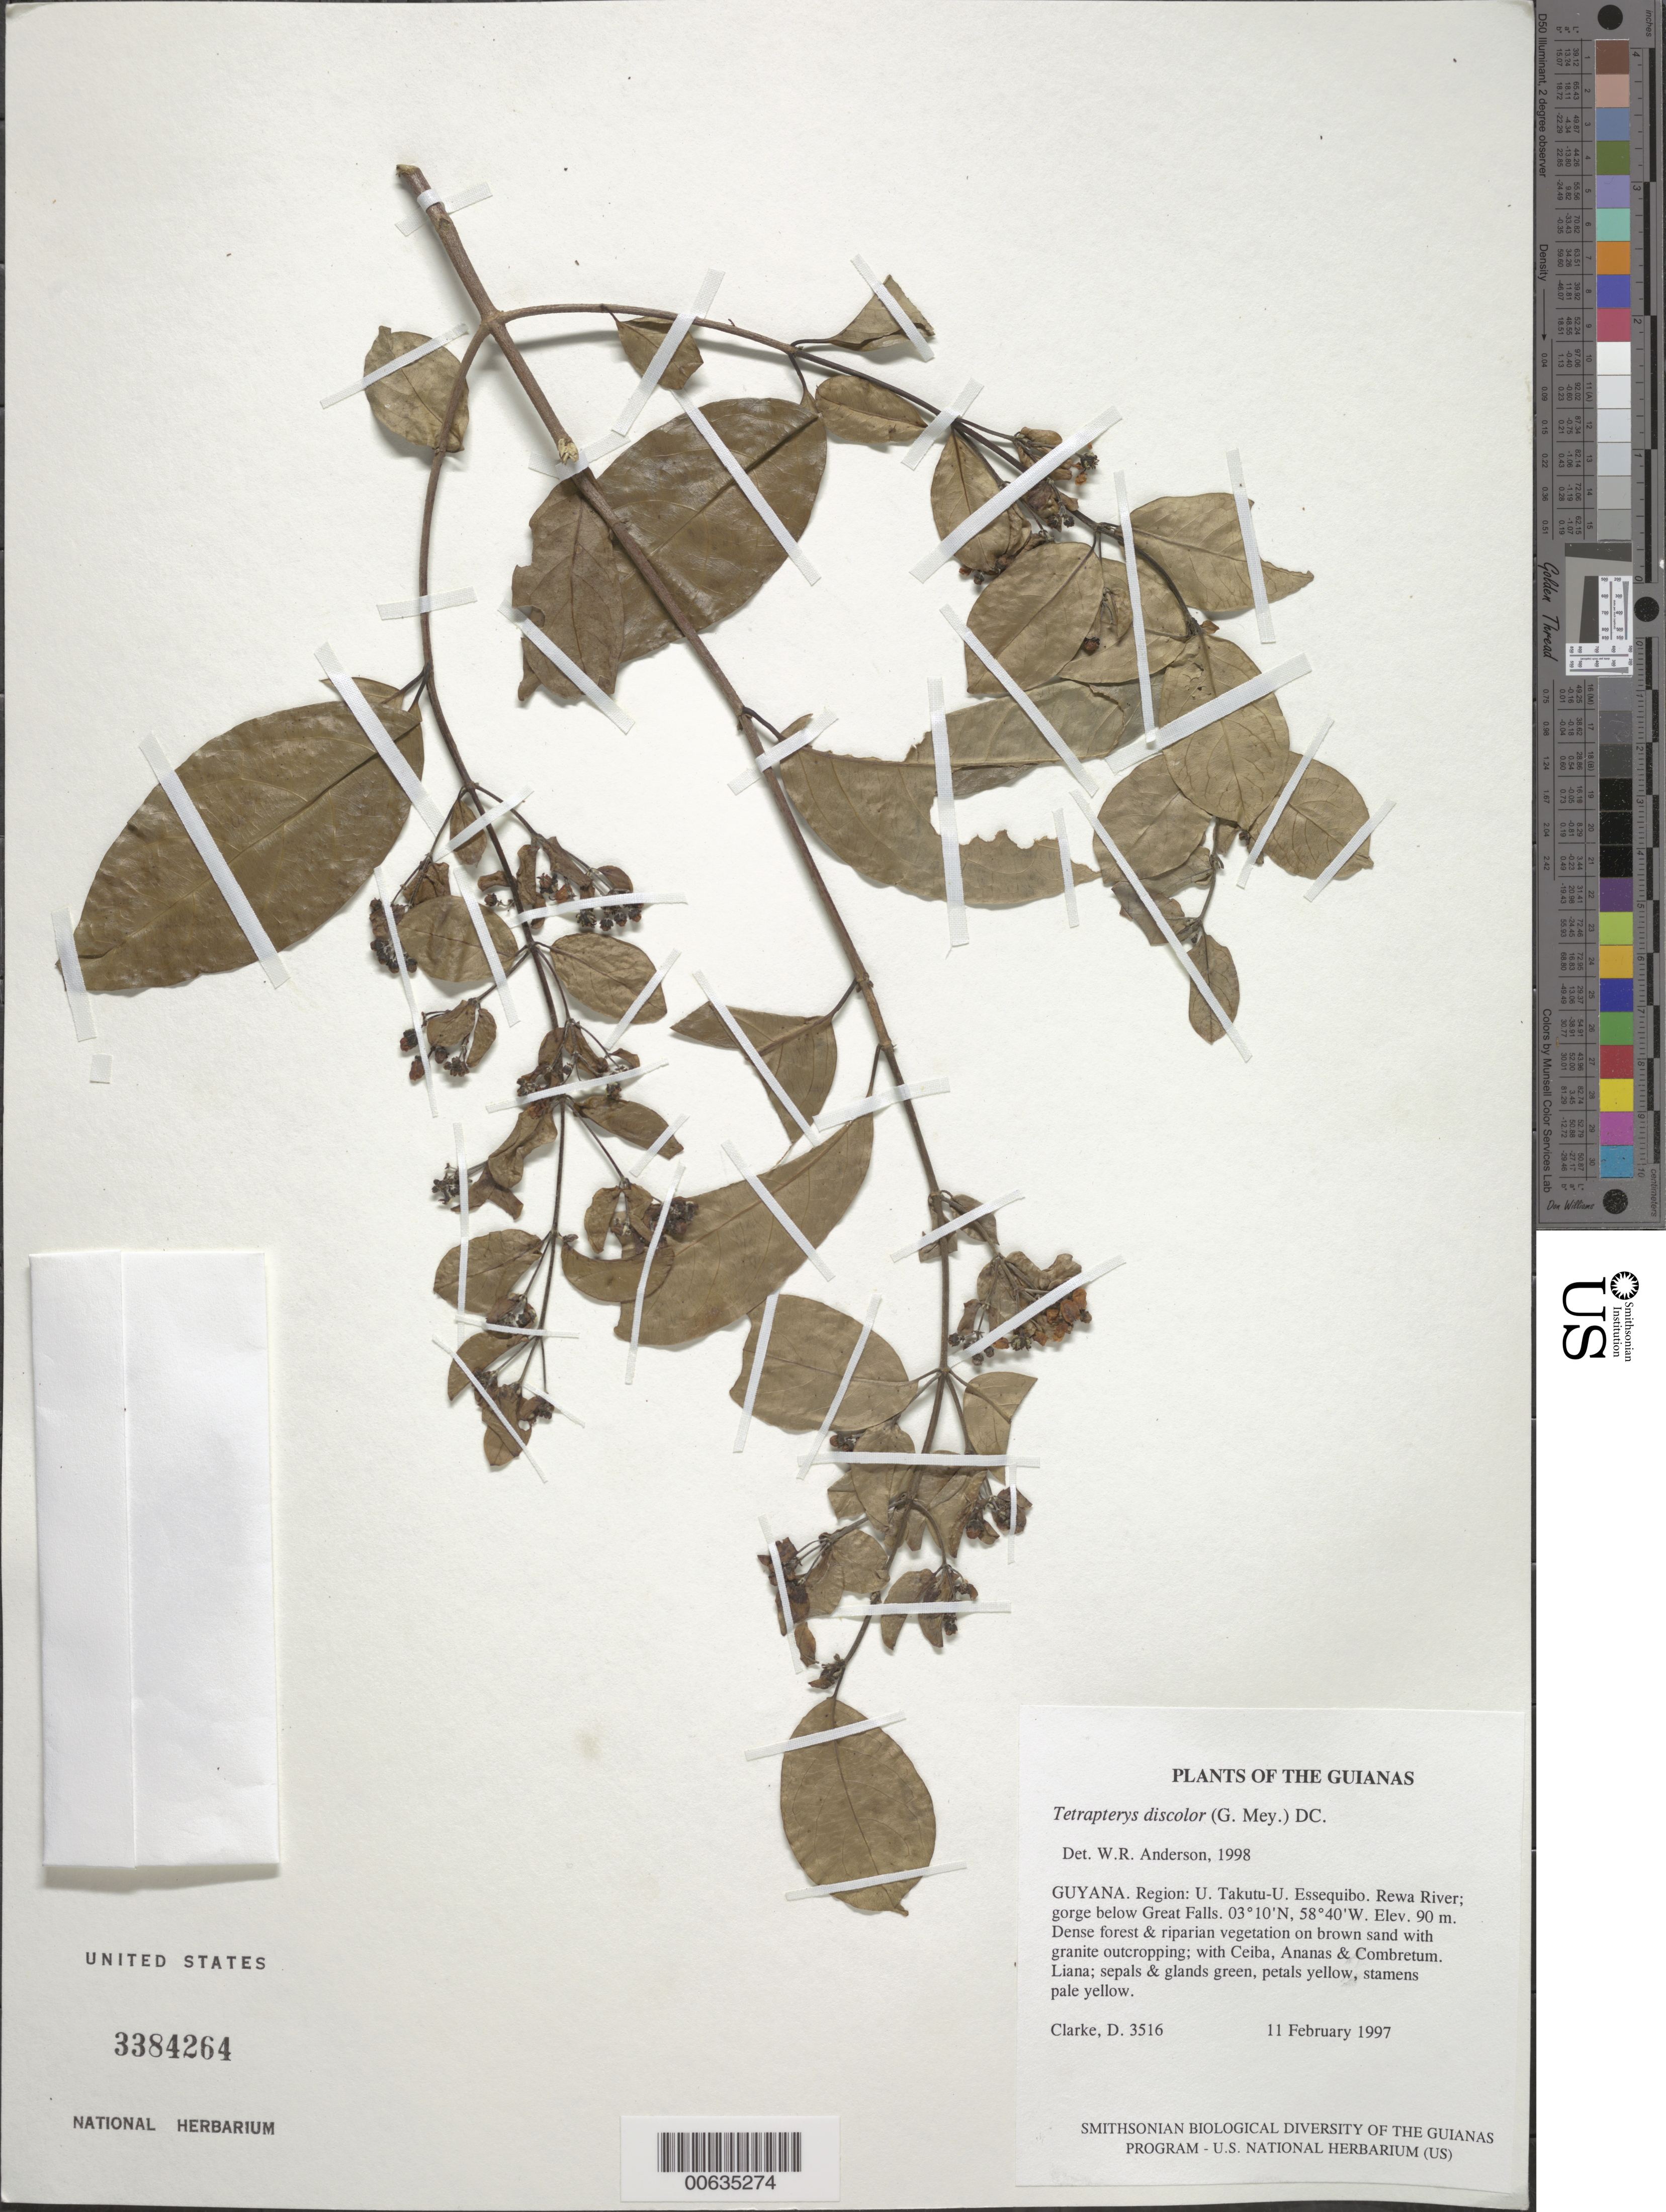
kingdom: Plantae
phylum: Tracheophyta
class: Magnoliopsida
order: Malpighiales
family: Malpighiaceae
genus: Tetrapterys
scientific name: Tetrapterys discolor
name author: (G. Mey.) DC.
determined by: Anderson, W. R., (MICH), University of Michigan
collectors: H. D. Clarke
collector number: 3516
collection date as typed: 11 February 1997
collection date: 1997-02-11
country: Guyana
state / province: U. Takutu-U. Essequibo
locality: Rewa River; gorge below Great Falls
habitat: Dense forest & riparian vegetation on brown sand with granite outcropping; with Ceiba, Ananas & Combretum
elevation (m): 90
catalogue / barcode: US 3384264